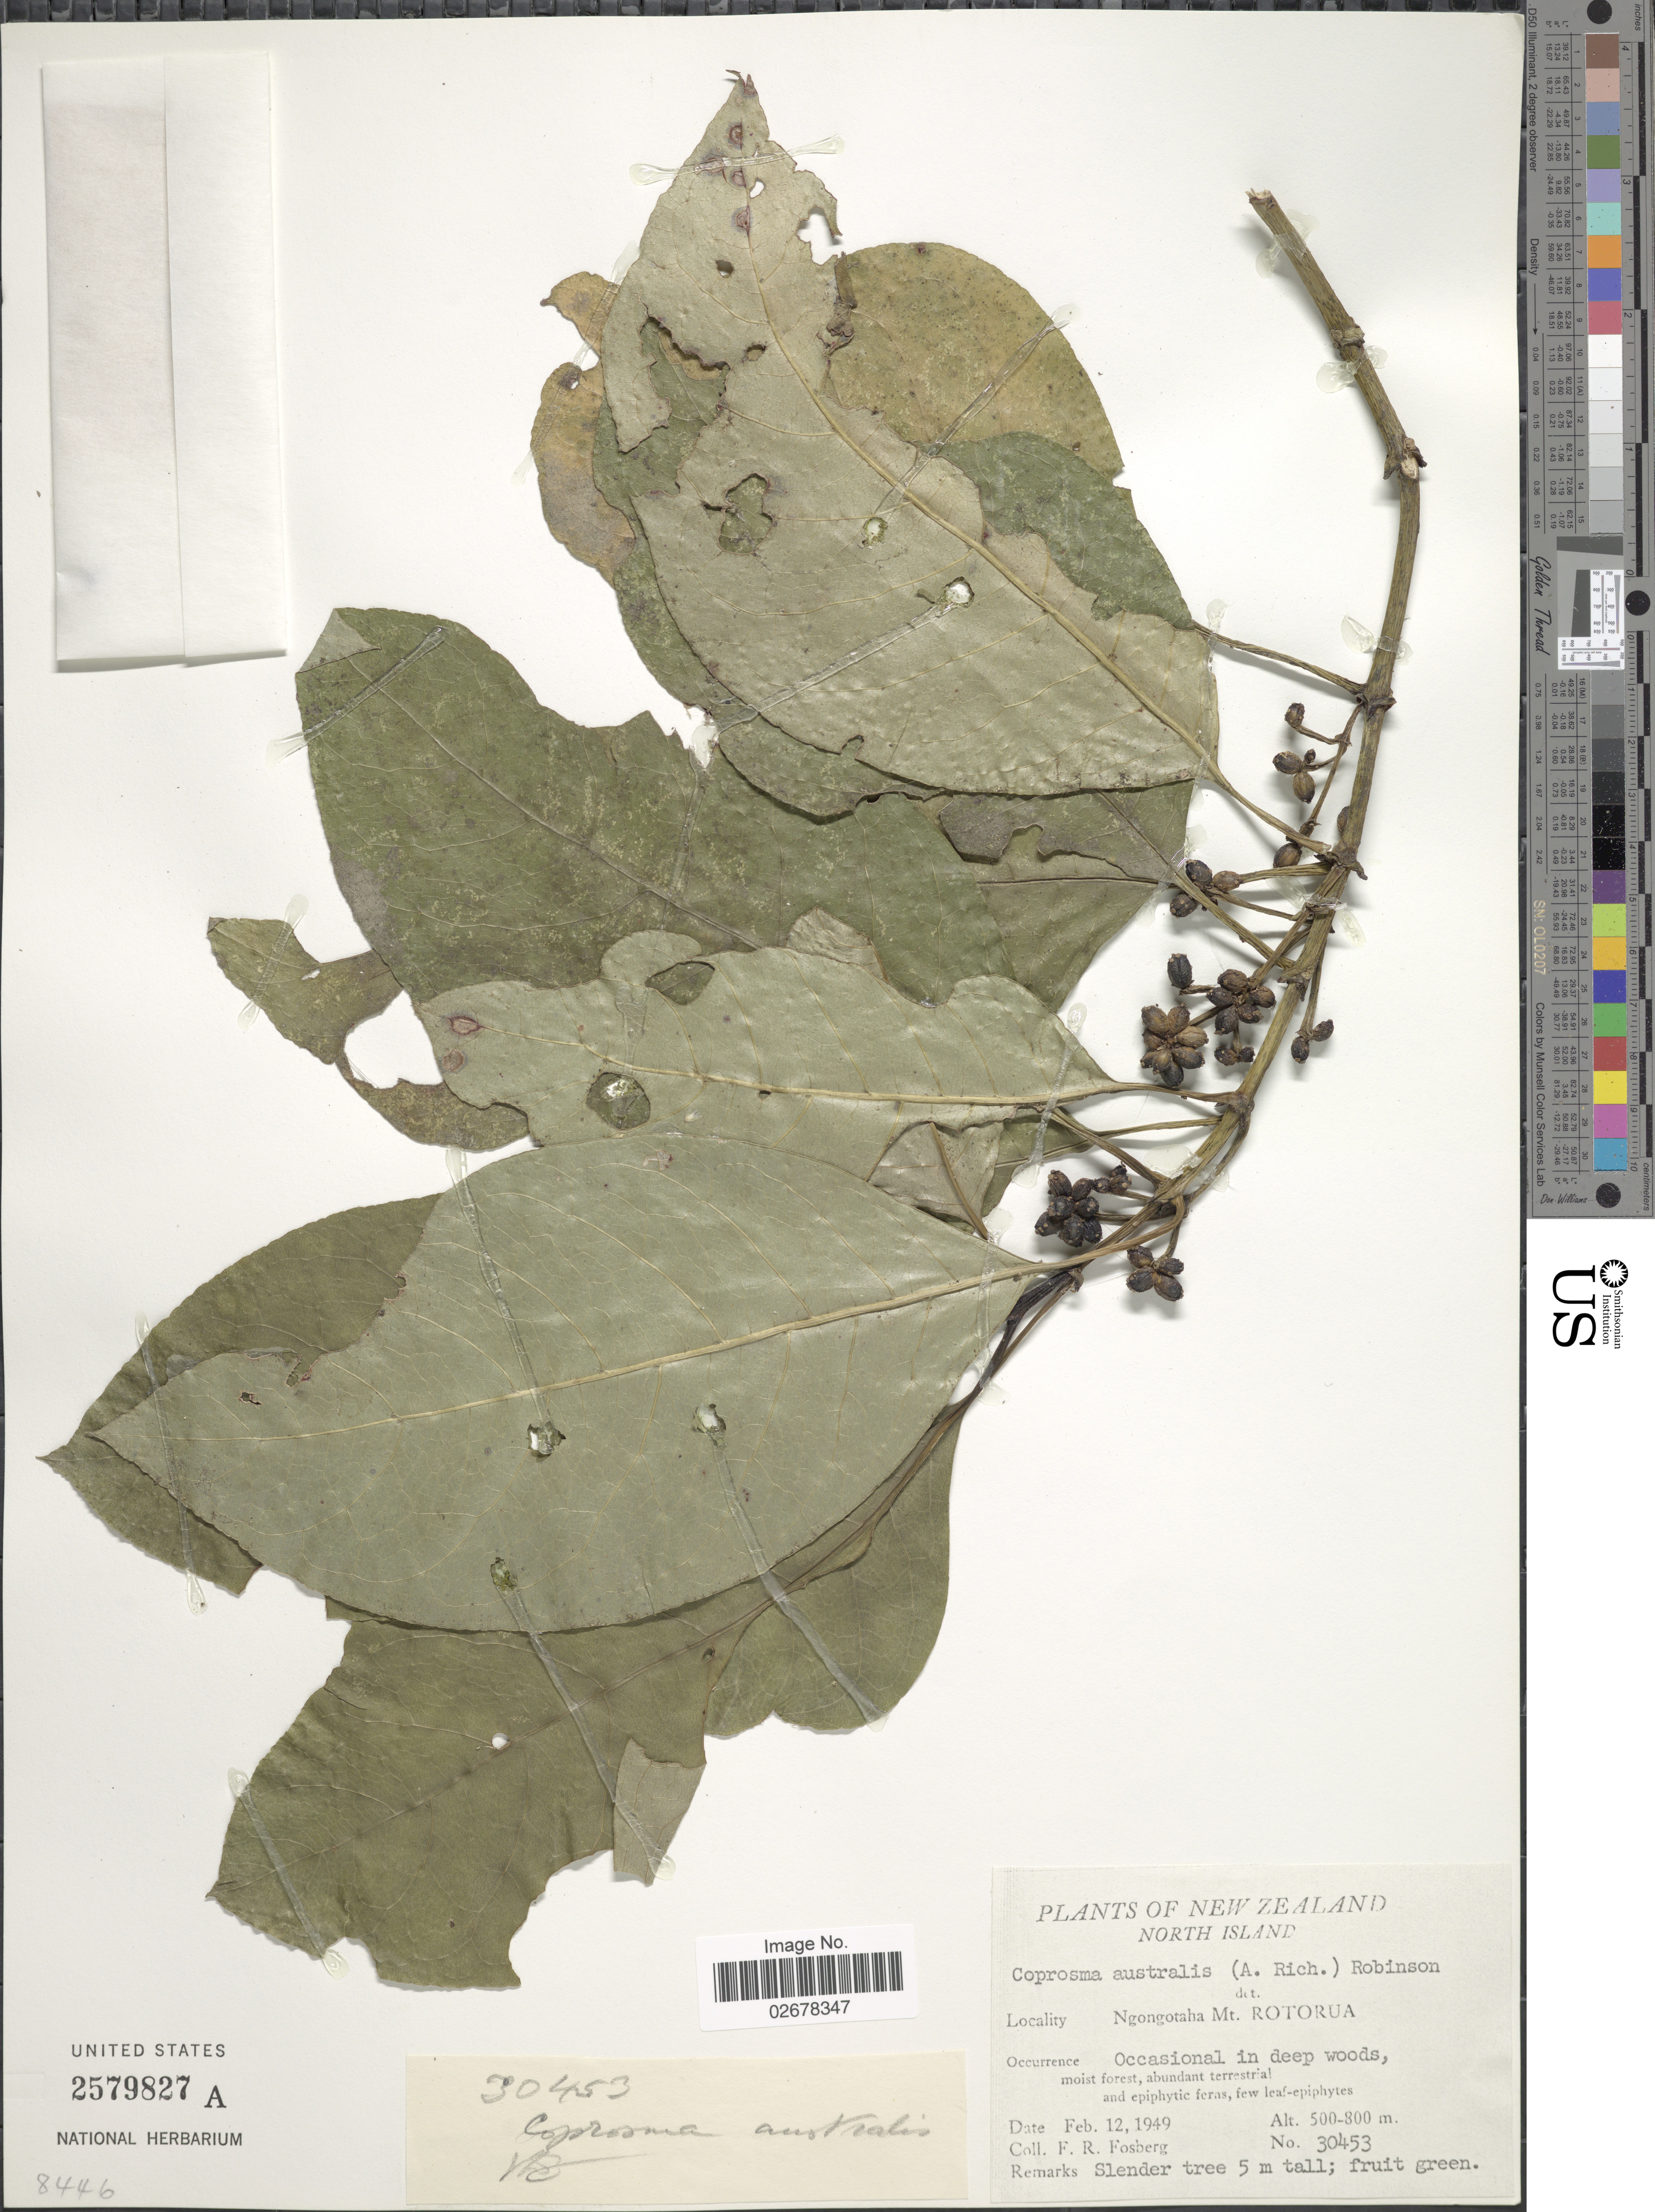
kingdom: Plantae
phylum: Tracheophyta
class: Magnoliopsida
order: Gentianales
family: Rubiaceae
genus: Coprosma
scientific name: Coprosma australis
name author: (A. Rich.) B.L. Rob.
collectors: F. R. Fosberg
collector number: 30453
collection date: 1949-02-12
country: New Zealand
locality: North Island, Ngongotaha Mt. Rotorua.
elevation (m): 500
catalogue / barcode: US 2579827A